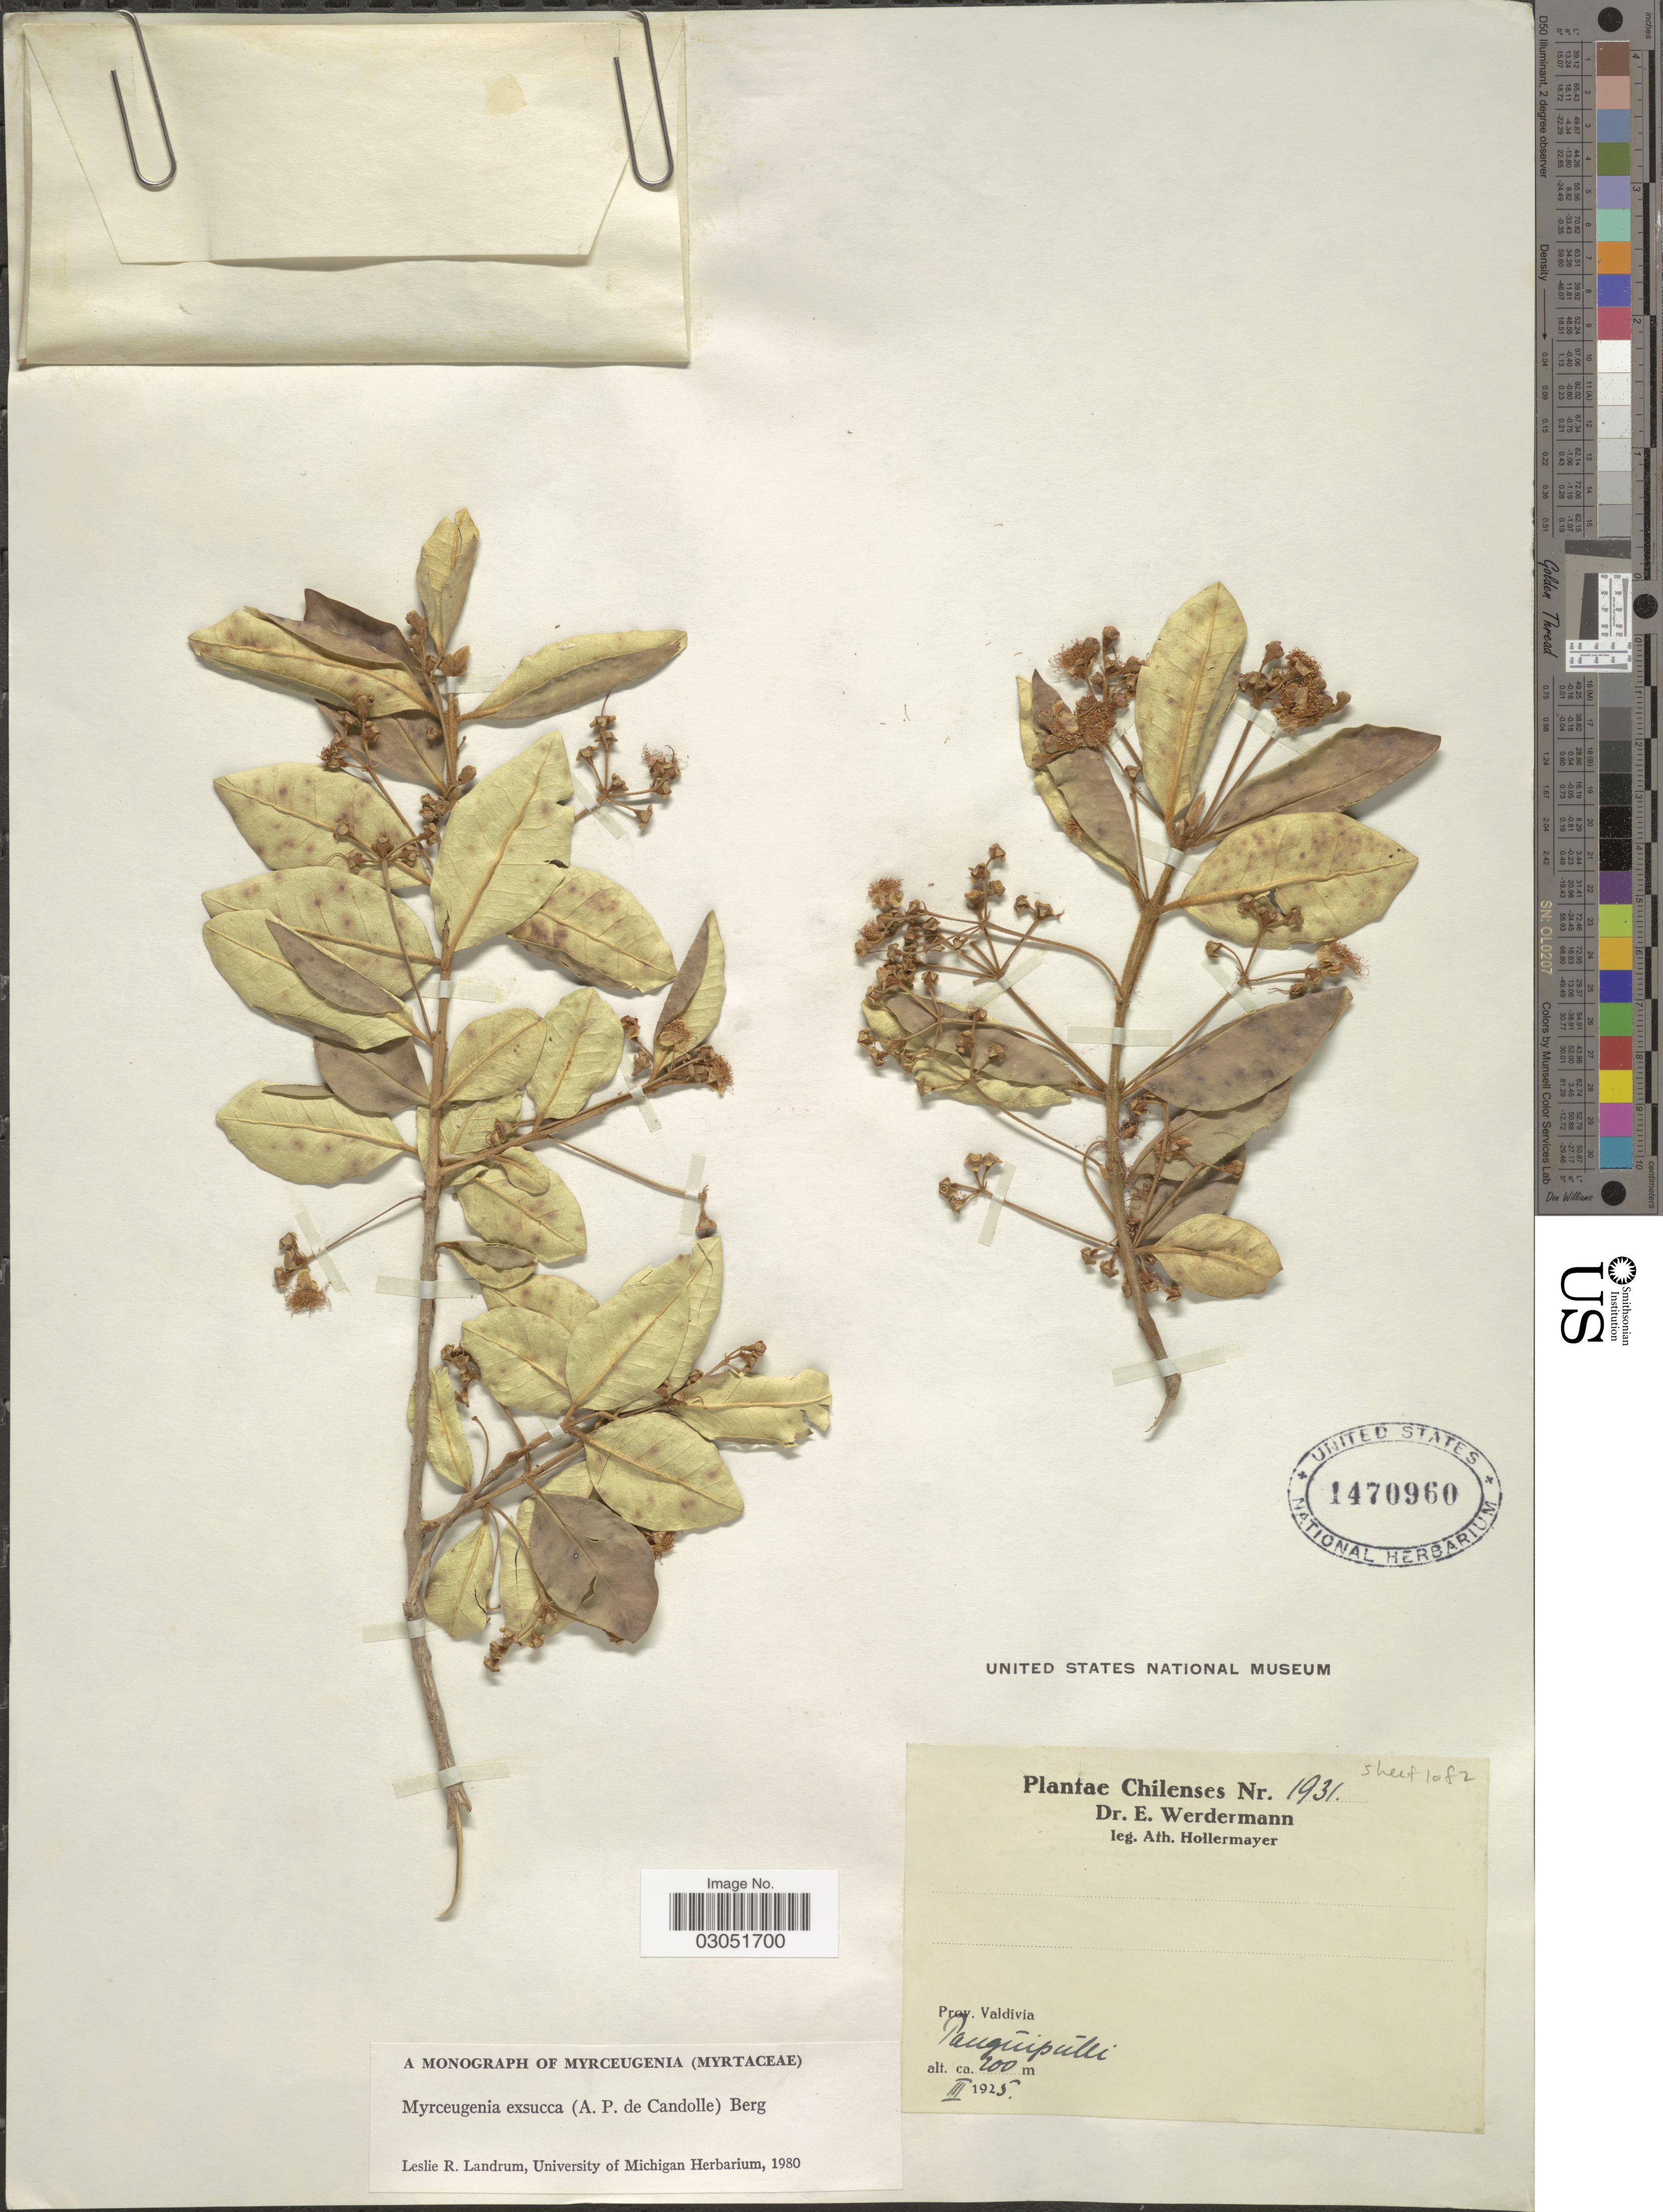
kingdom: Plantae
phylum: Tracheophyta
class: Magnoliopsida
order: Myrtales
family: Myrtaceae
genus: Myrceugenia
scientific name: Myrceugenia exsucca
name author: (DC.) O. Berg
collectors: A. Hollermayer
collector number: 1931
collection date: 1925-03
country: Chile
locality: Prov. Valdivia. Pangúipúlli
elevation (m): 200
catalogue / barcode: US 1470960